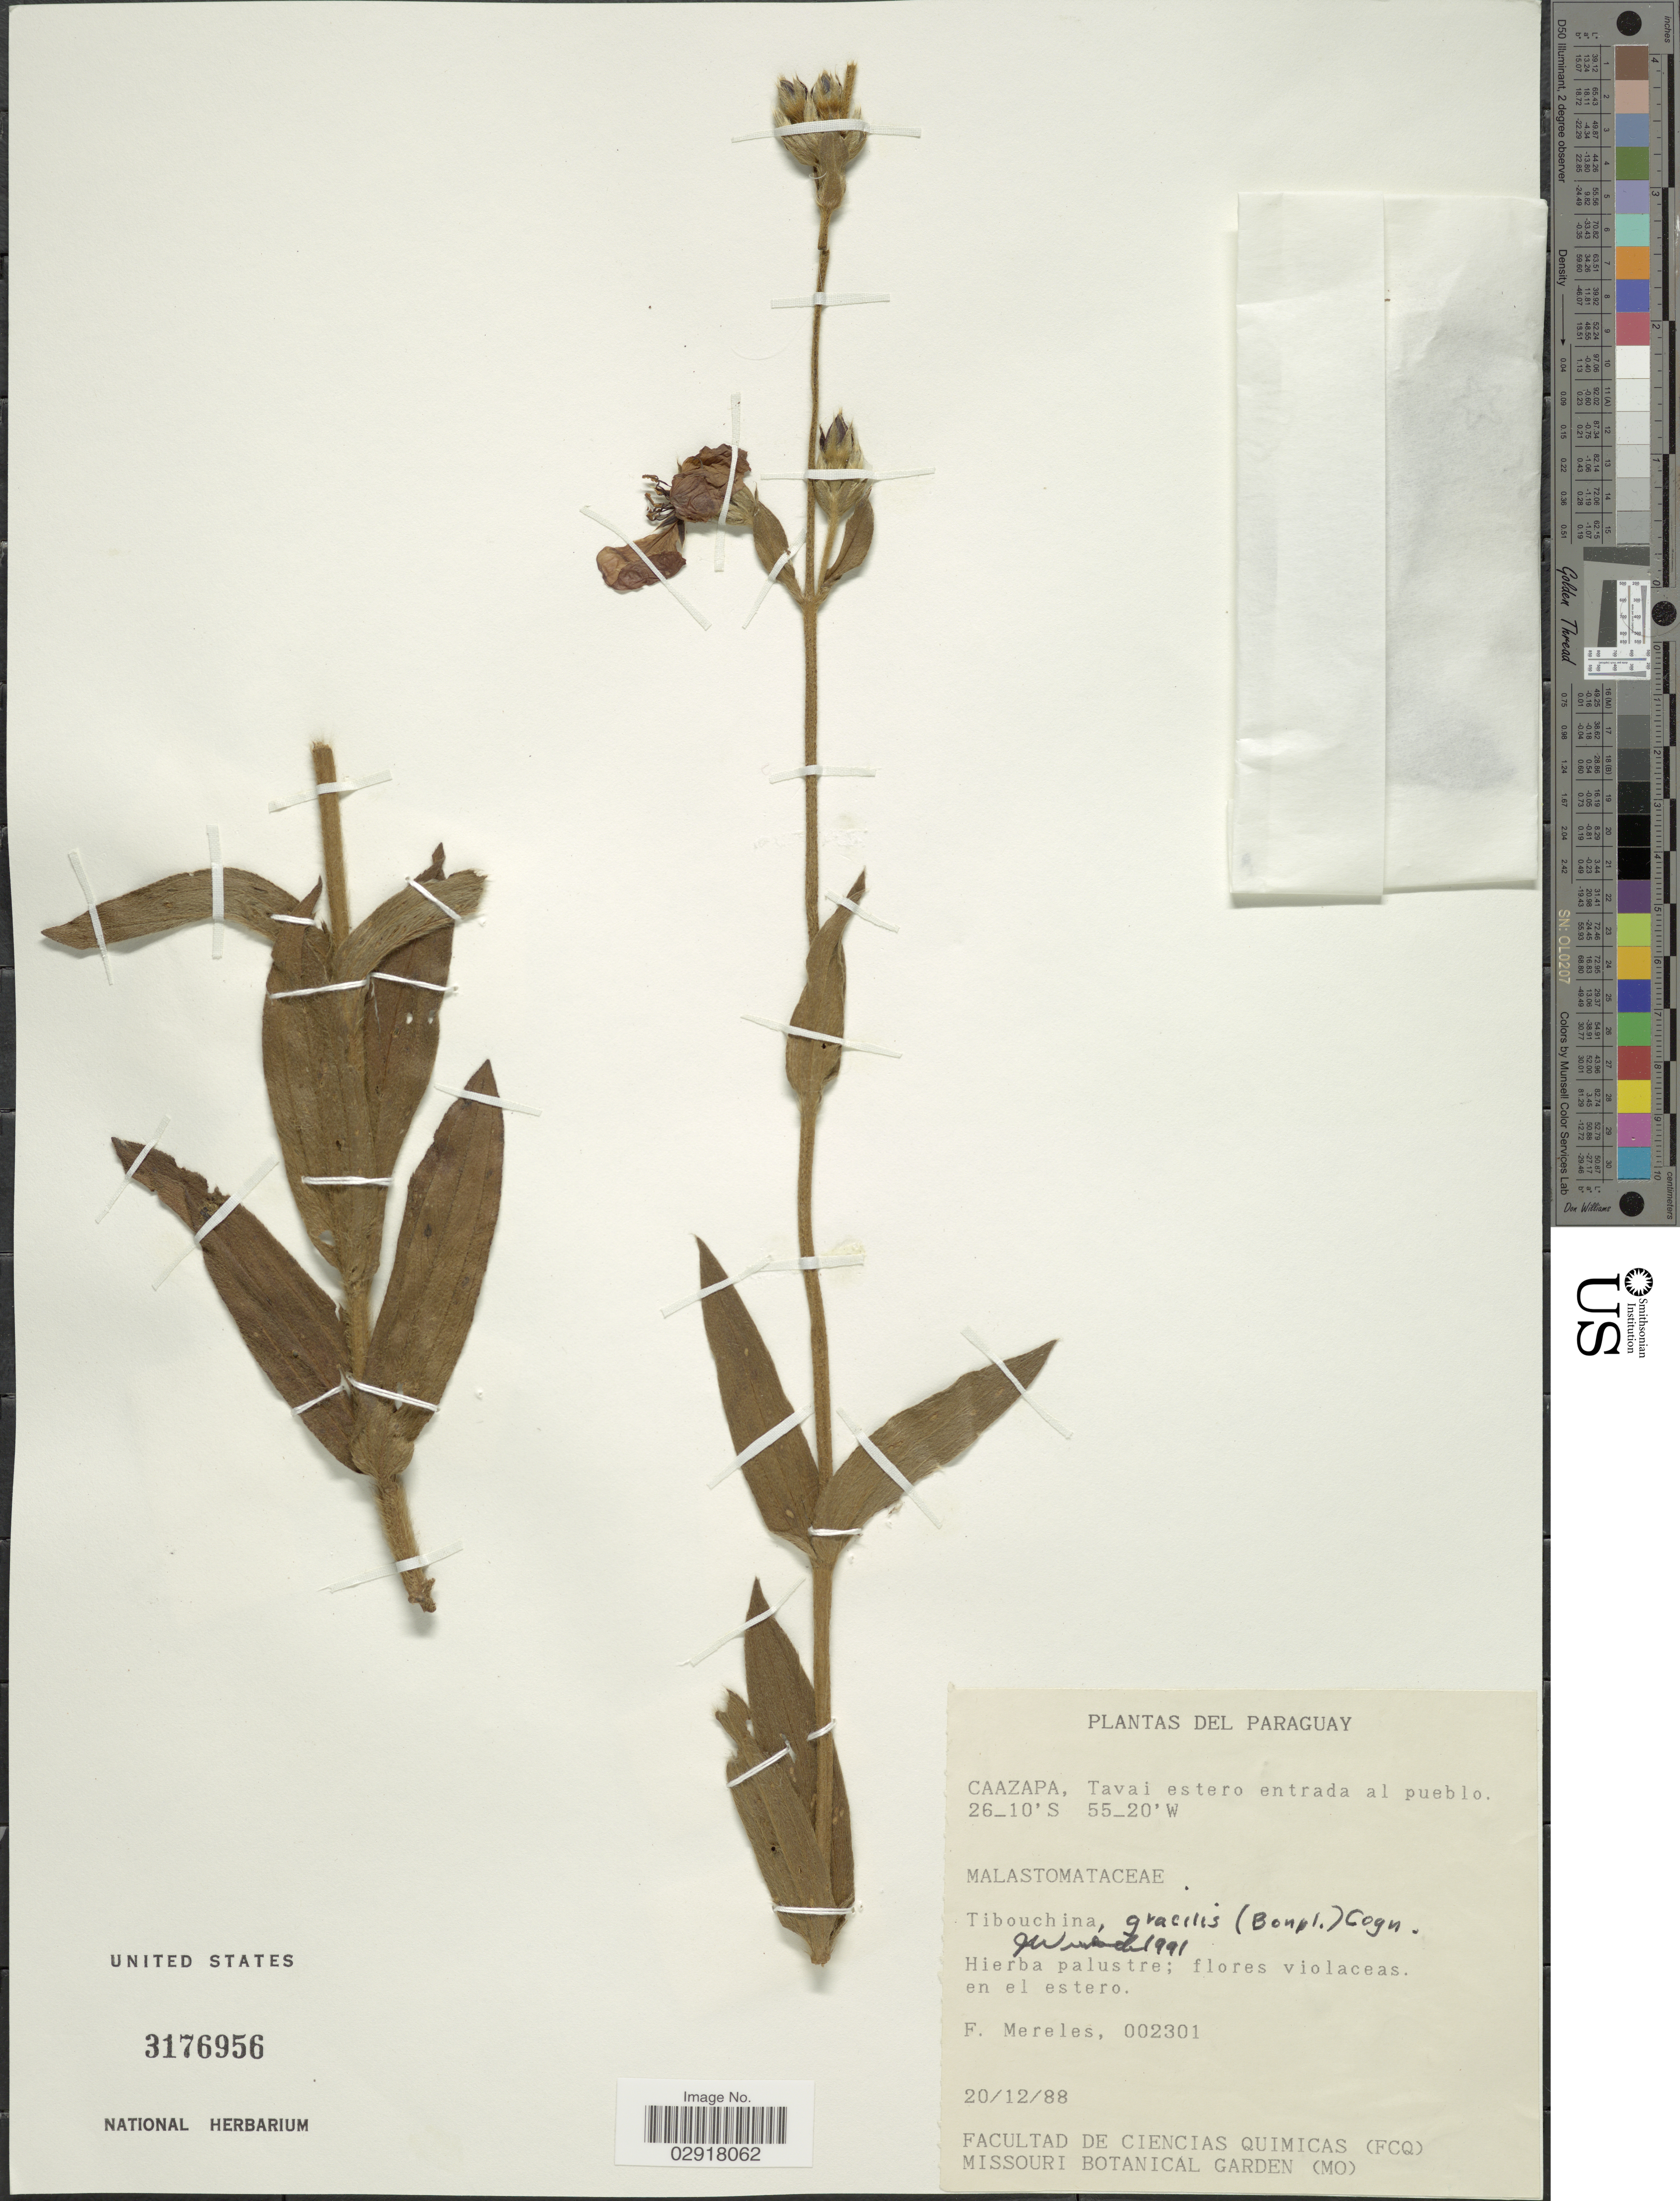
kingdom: Plantae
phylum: Tracheophyta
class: Magnoliopsida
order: Myrtales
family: Melastomataceae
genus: Chaetogastra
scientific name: Chaetogastra gracilis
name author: (Bonpl.) DC.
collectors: F. Mereles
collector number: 002301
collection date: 1988-12-20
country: Paraguay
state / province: Caazapa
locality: Tavai estero entrada al pueblo.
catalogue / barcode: US 3176956